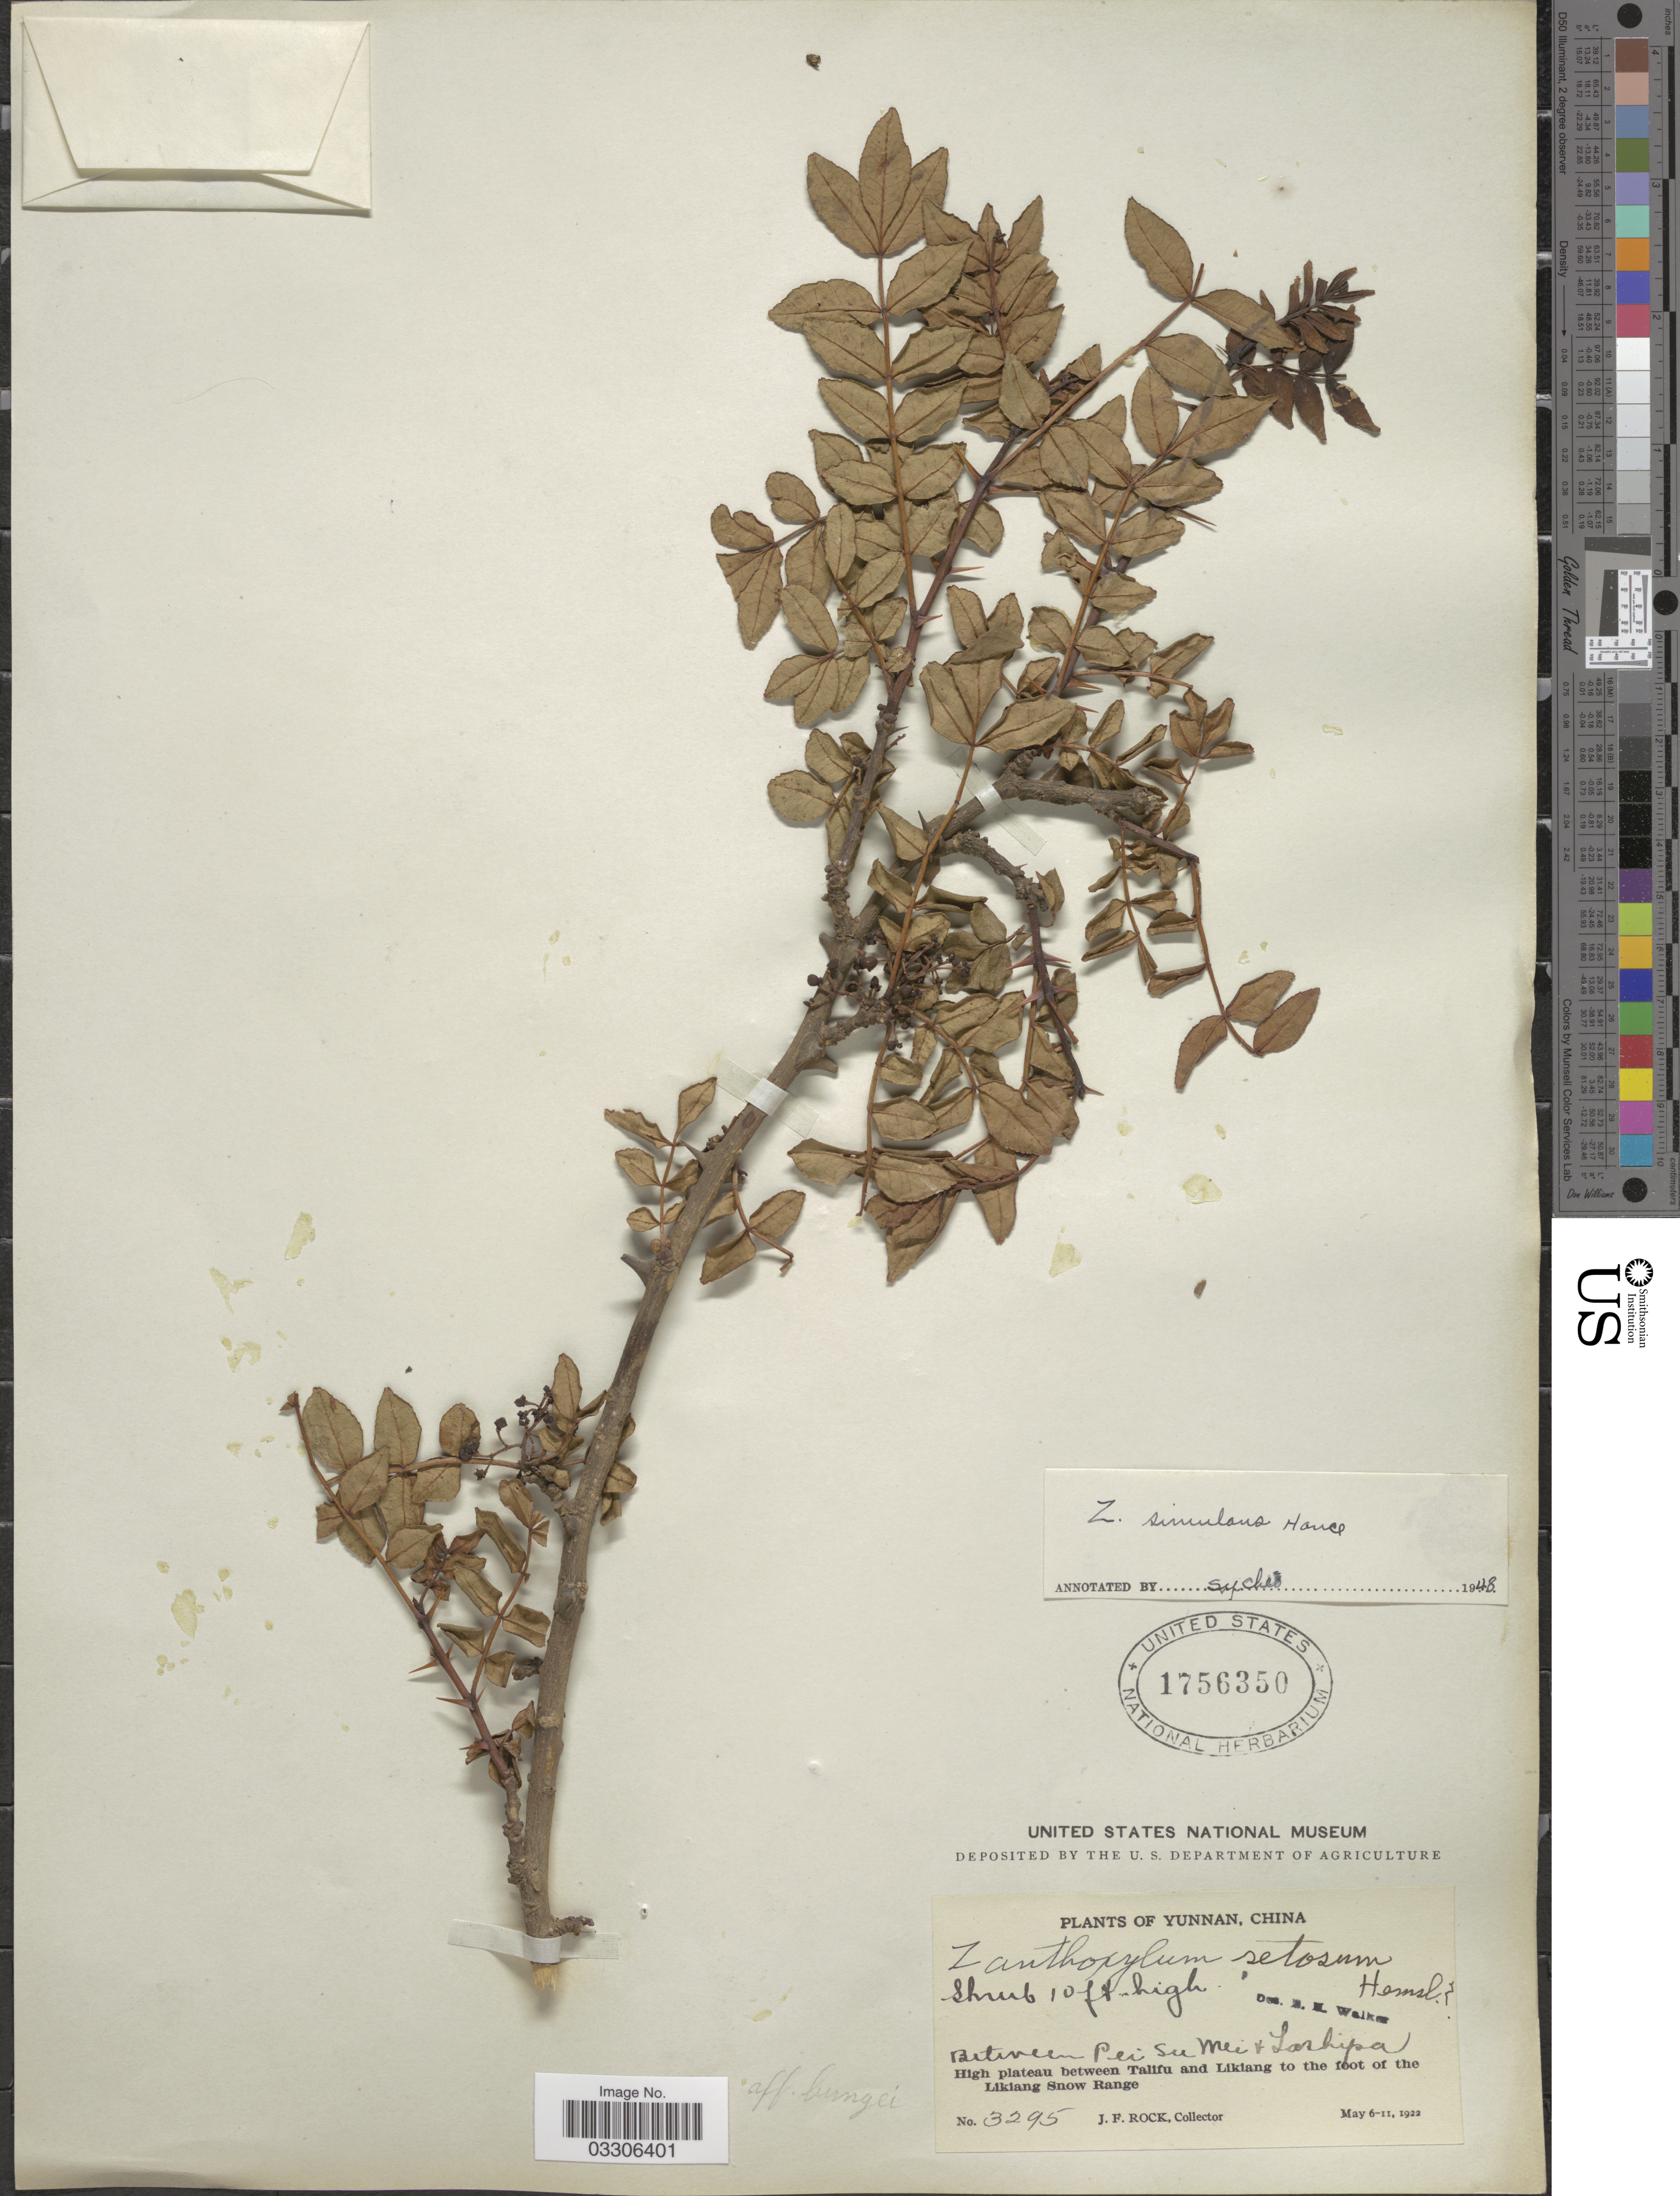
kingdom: Plantae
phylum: Tracheophyta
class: Magnoliopsida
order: Sapindales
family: Rutaceae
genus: Zanthoxylum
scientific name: Zanthoxylum simulans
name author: Hance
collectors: J. Rock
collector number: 3295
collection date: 1922-05-06/1922-05-11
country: China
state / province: Yunnan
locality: Between Pei Su Mei & Lashipa. High plateau between Talifu and Likiang to the foot of the Likiang Snow Range.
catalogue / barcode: US 1756350